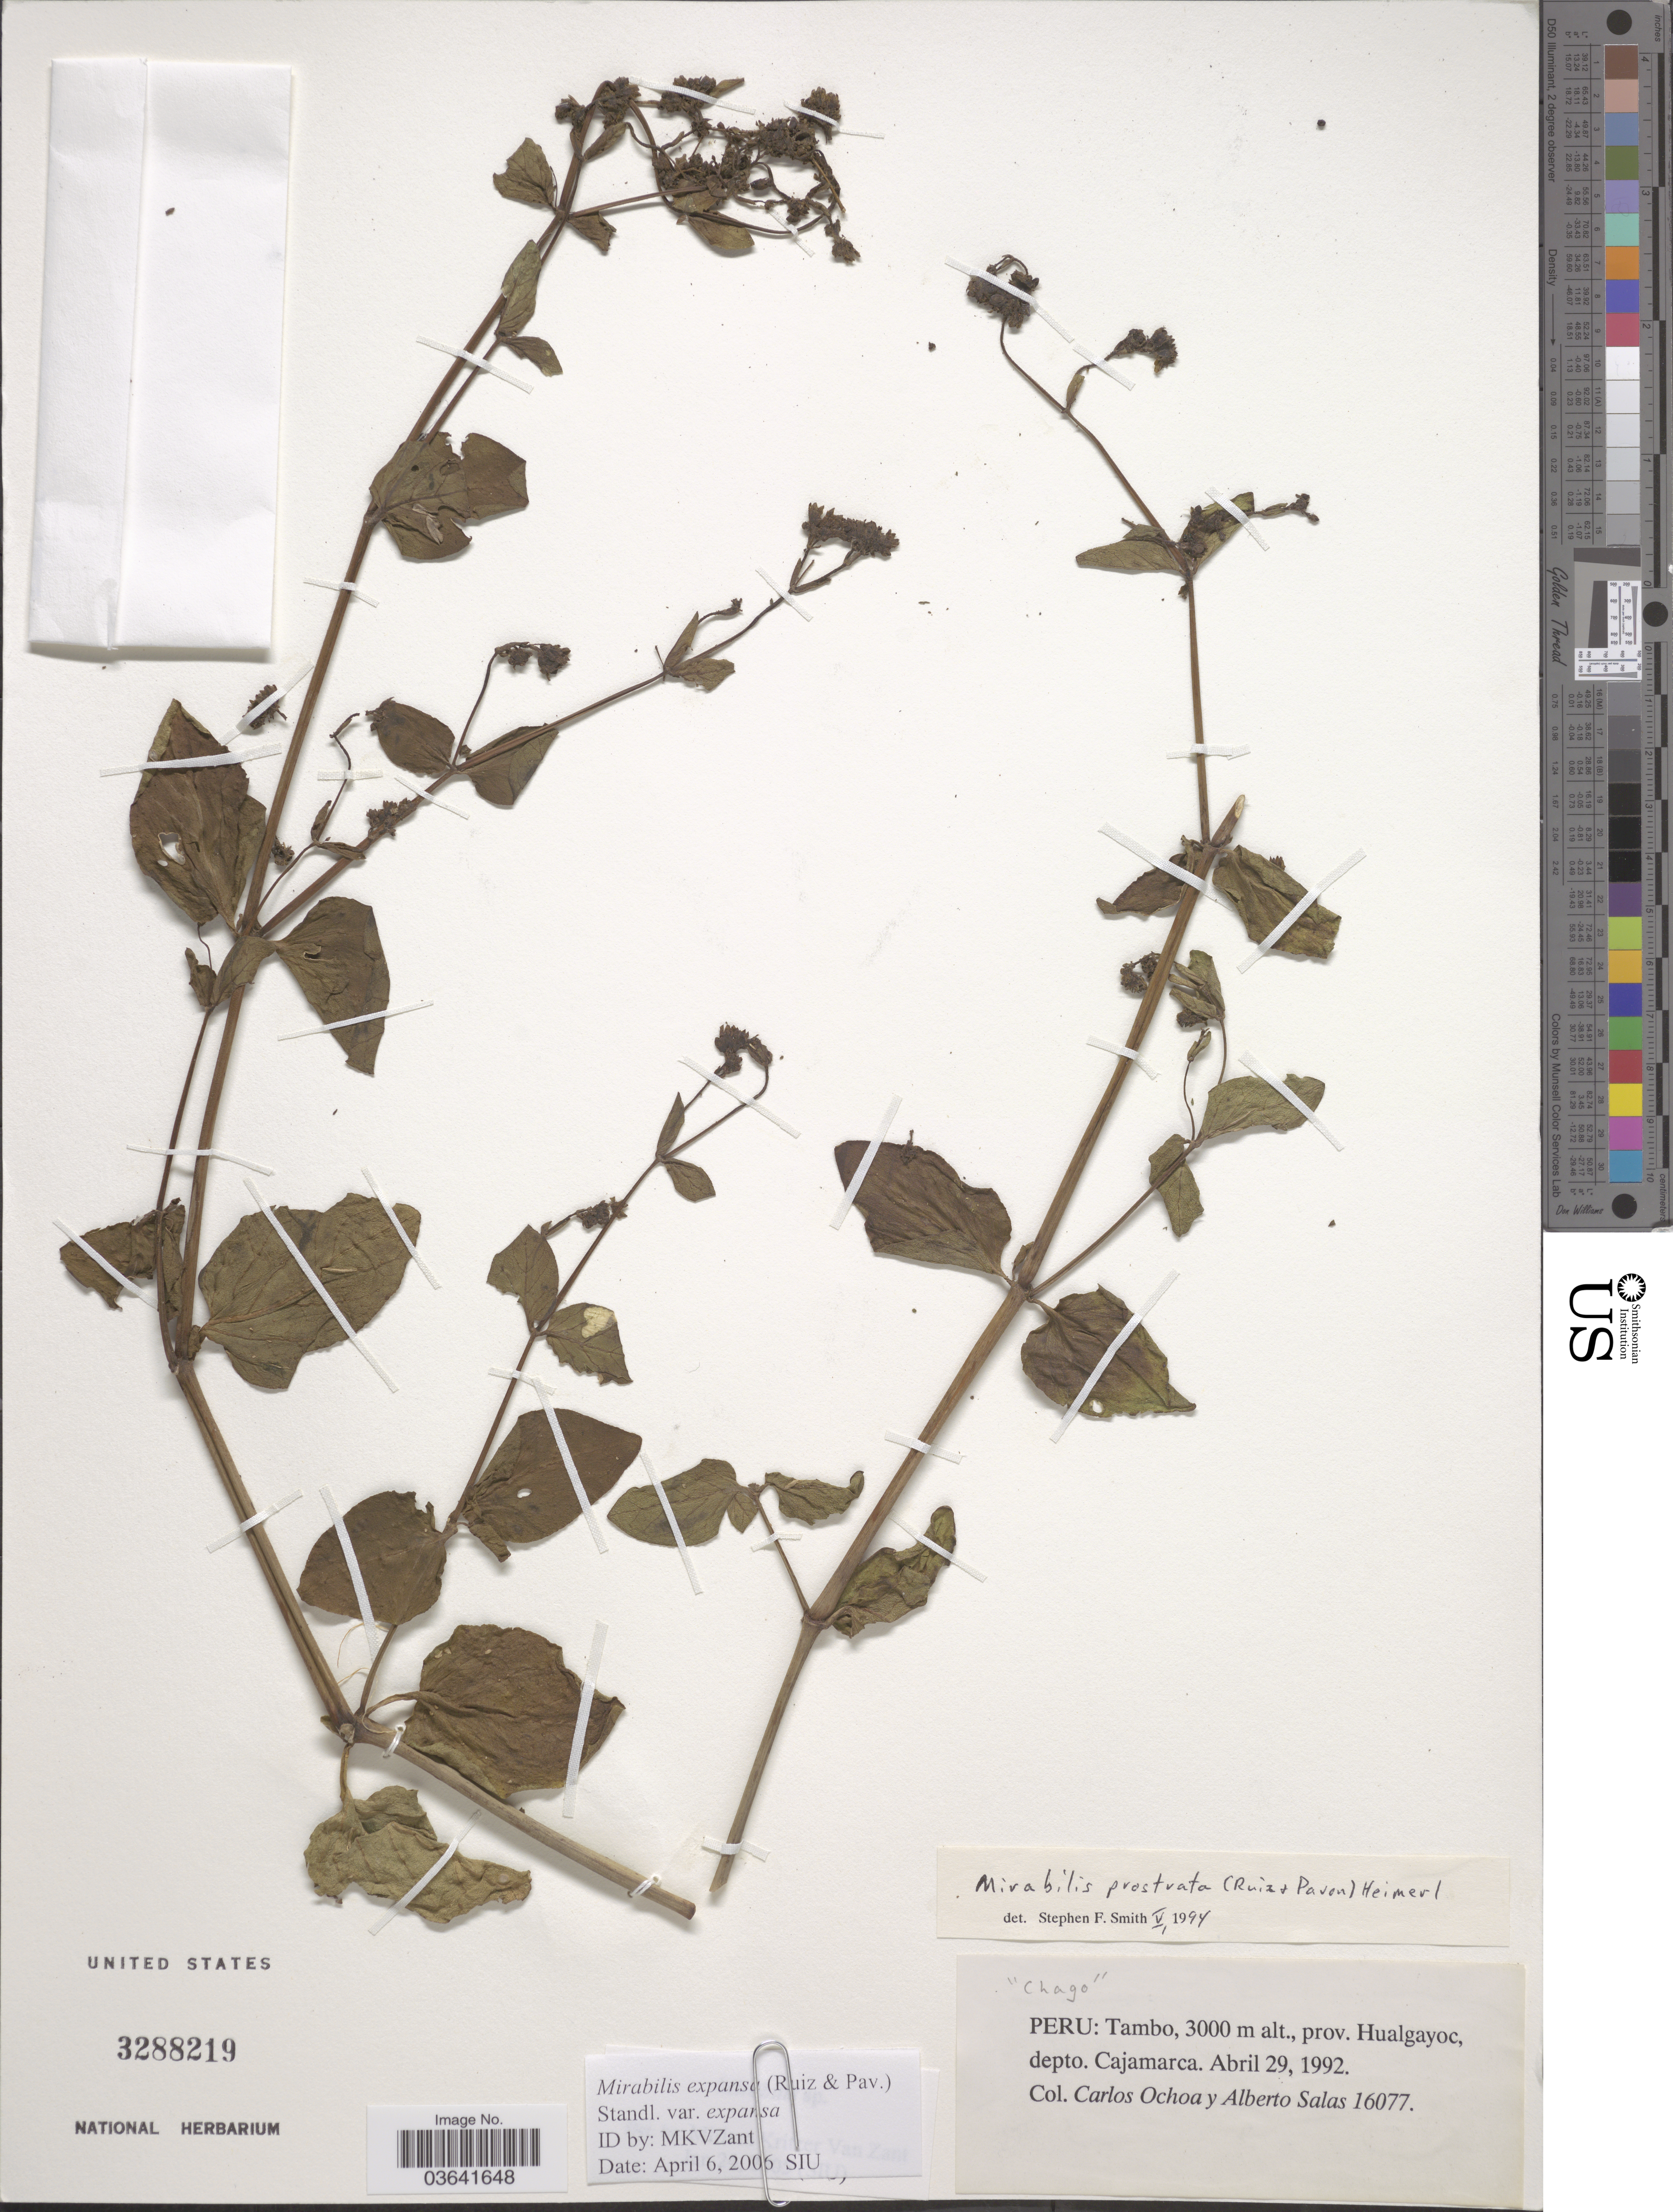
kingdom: Plantae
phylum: Tracheophyta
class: Magnoliopsida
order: Caryophyllales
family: Nyctaginaceae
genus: Mirabilis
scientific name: Mirabilis expansa var. expansa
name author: (Ruiz & Pav.) Standl.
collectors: C. Ochoa & A. Salas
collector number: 16077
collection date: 1992-04-29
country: Peru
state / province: Cajamarca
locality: Tambo, prov. Hualgayoc, depto. Cajamarca.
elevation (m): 3000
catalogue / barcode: US 3288219